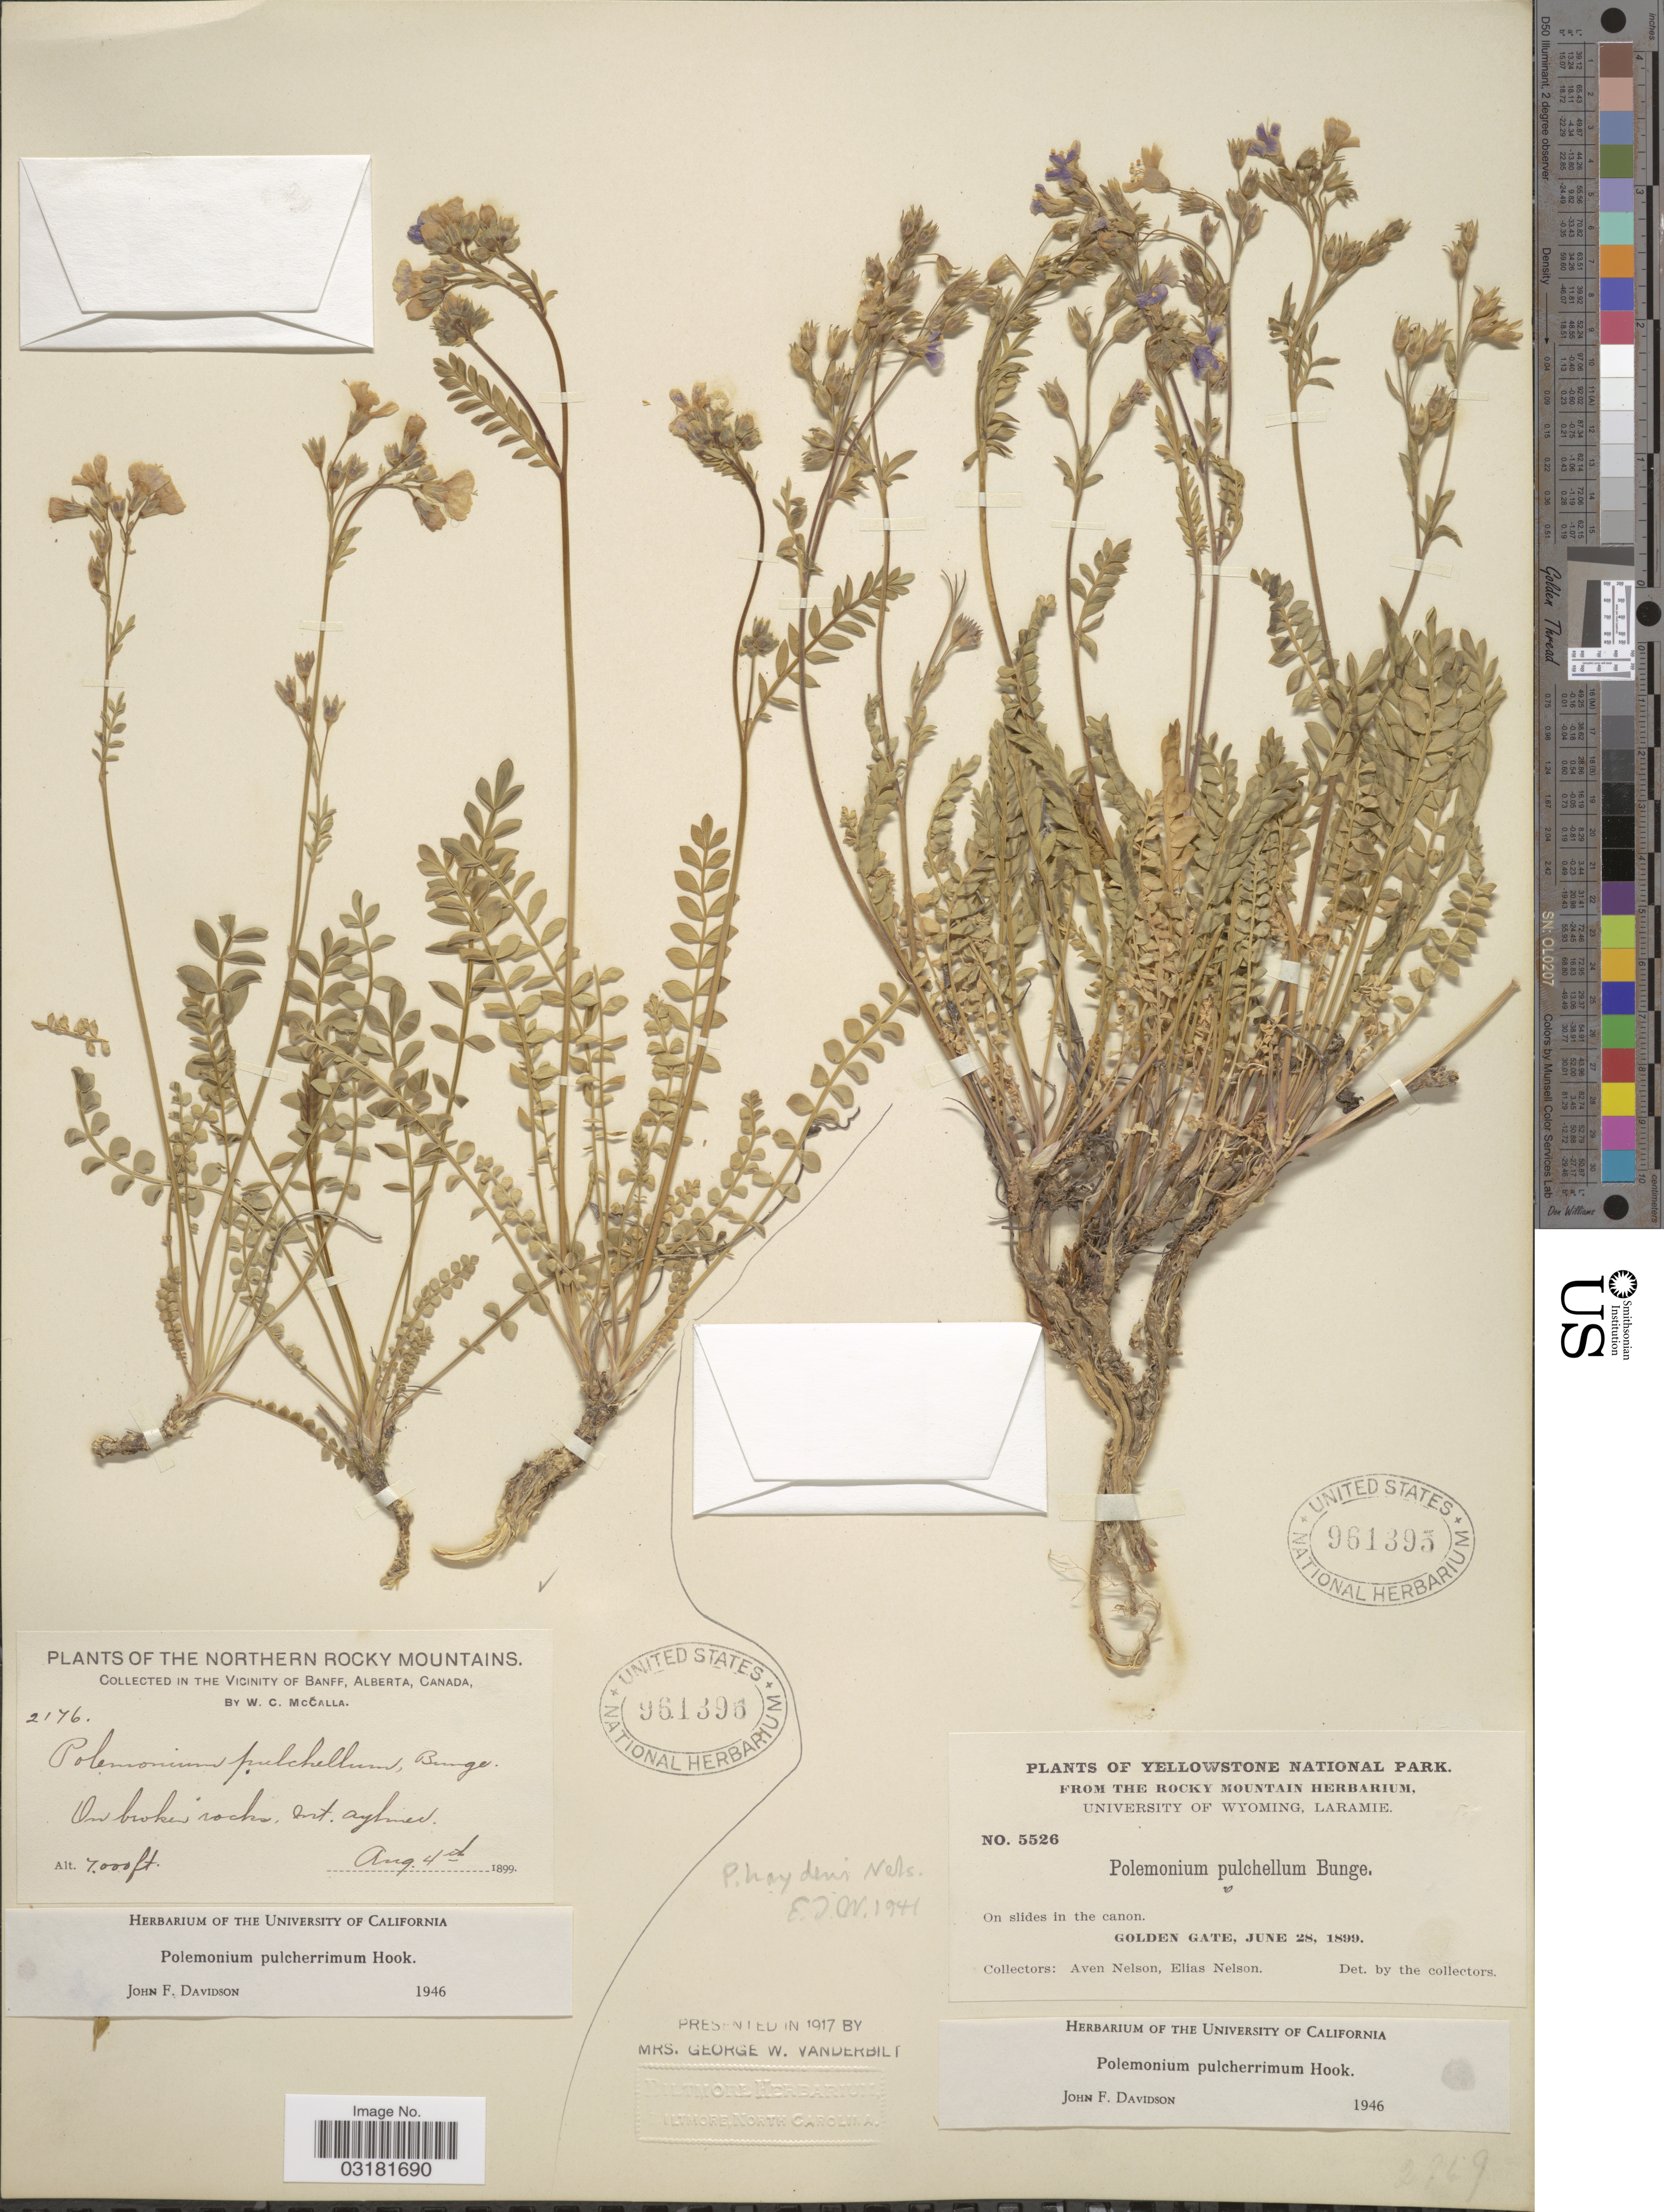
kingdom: Plantae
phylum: Tracheophyta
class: Magnoliopsida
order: Ericales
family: Polemoniaceae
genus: Polemonium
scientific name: Polemonium pulcherrimum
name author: Hook.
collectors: W. McCalla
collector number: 2176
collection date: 1899-08-04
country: Canada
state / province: Alberta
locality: The Northern Rocky Mountains. In the Vicinity of Banff. Mt Aylmer.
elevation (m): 2134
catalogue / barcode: US 961395-2